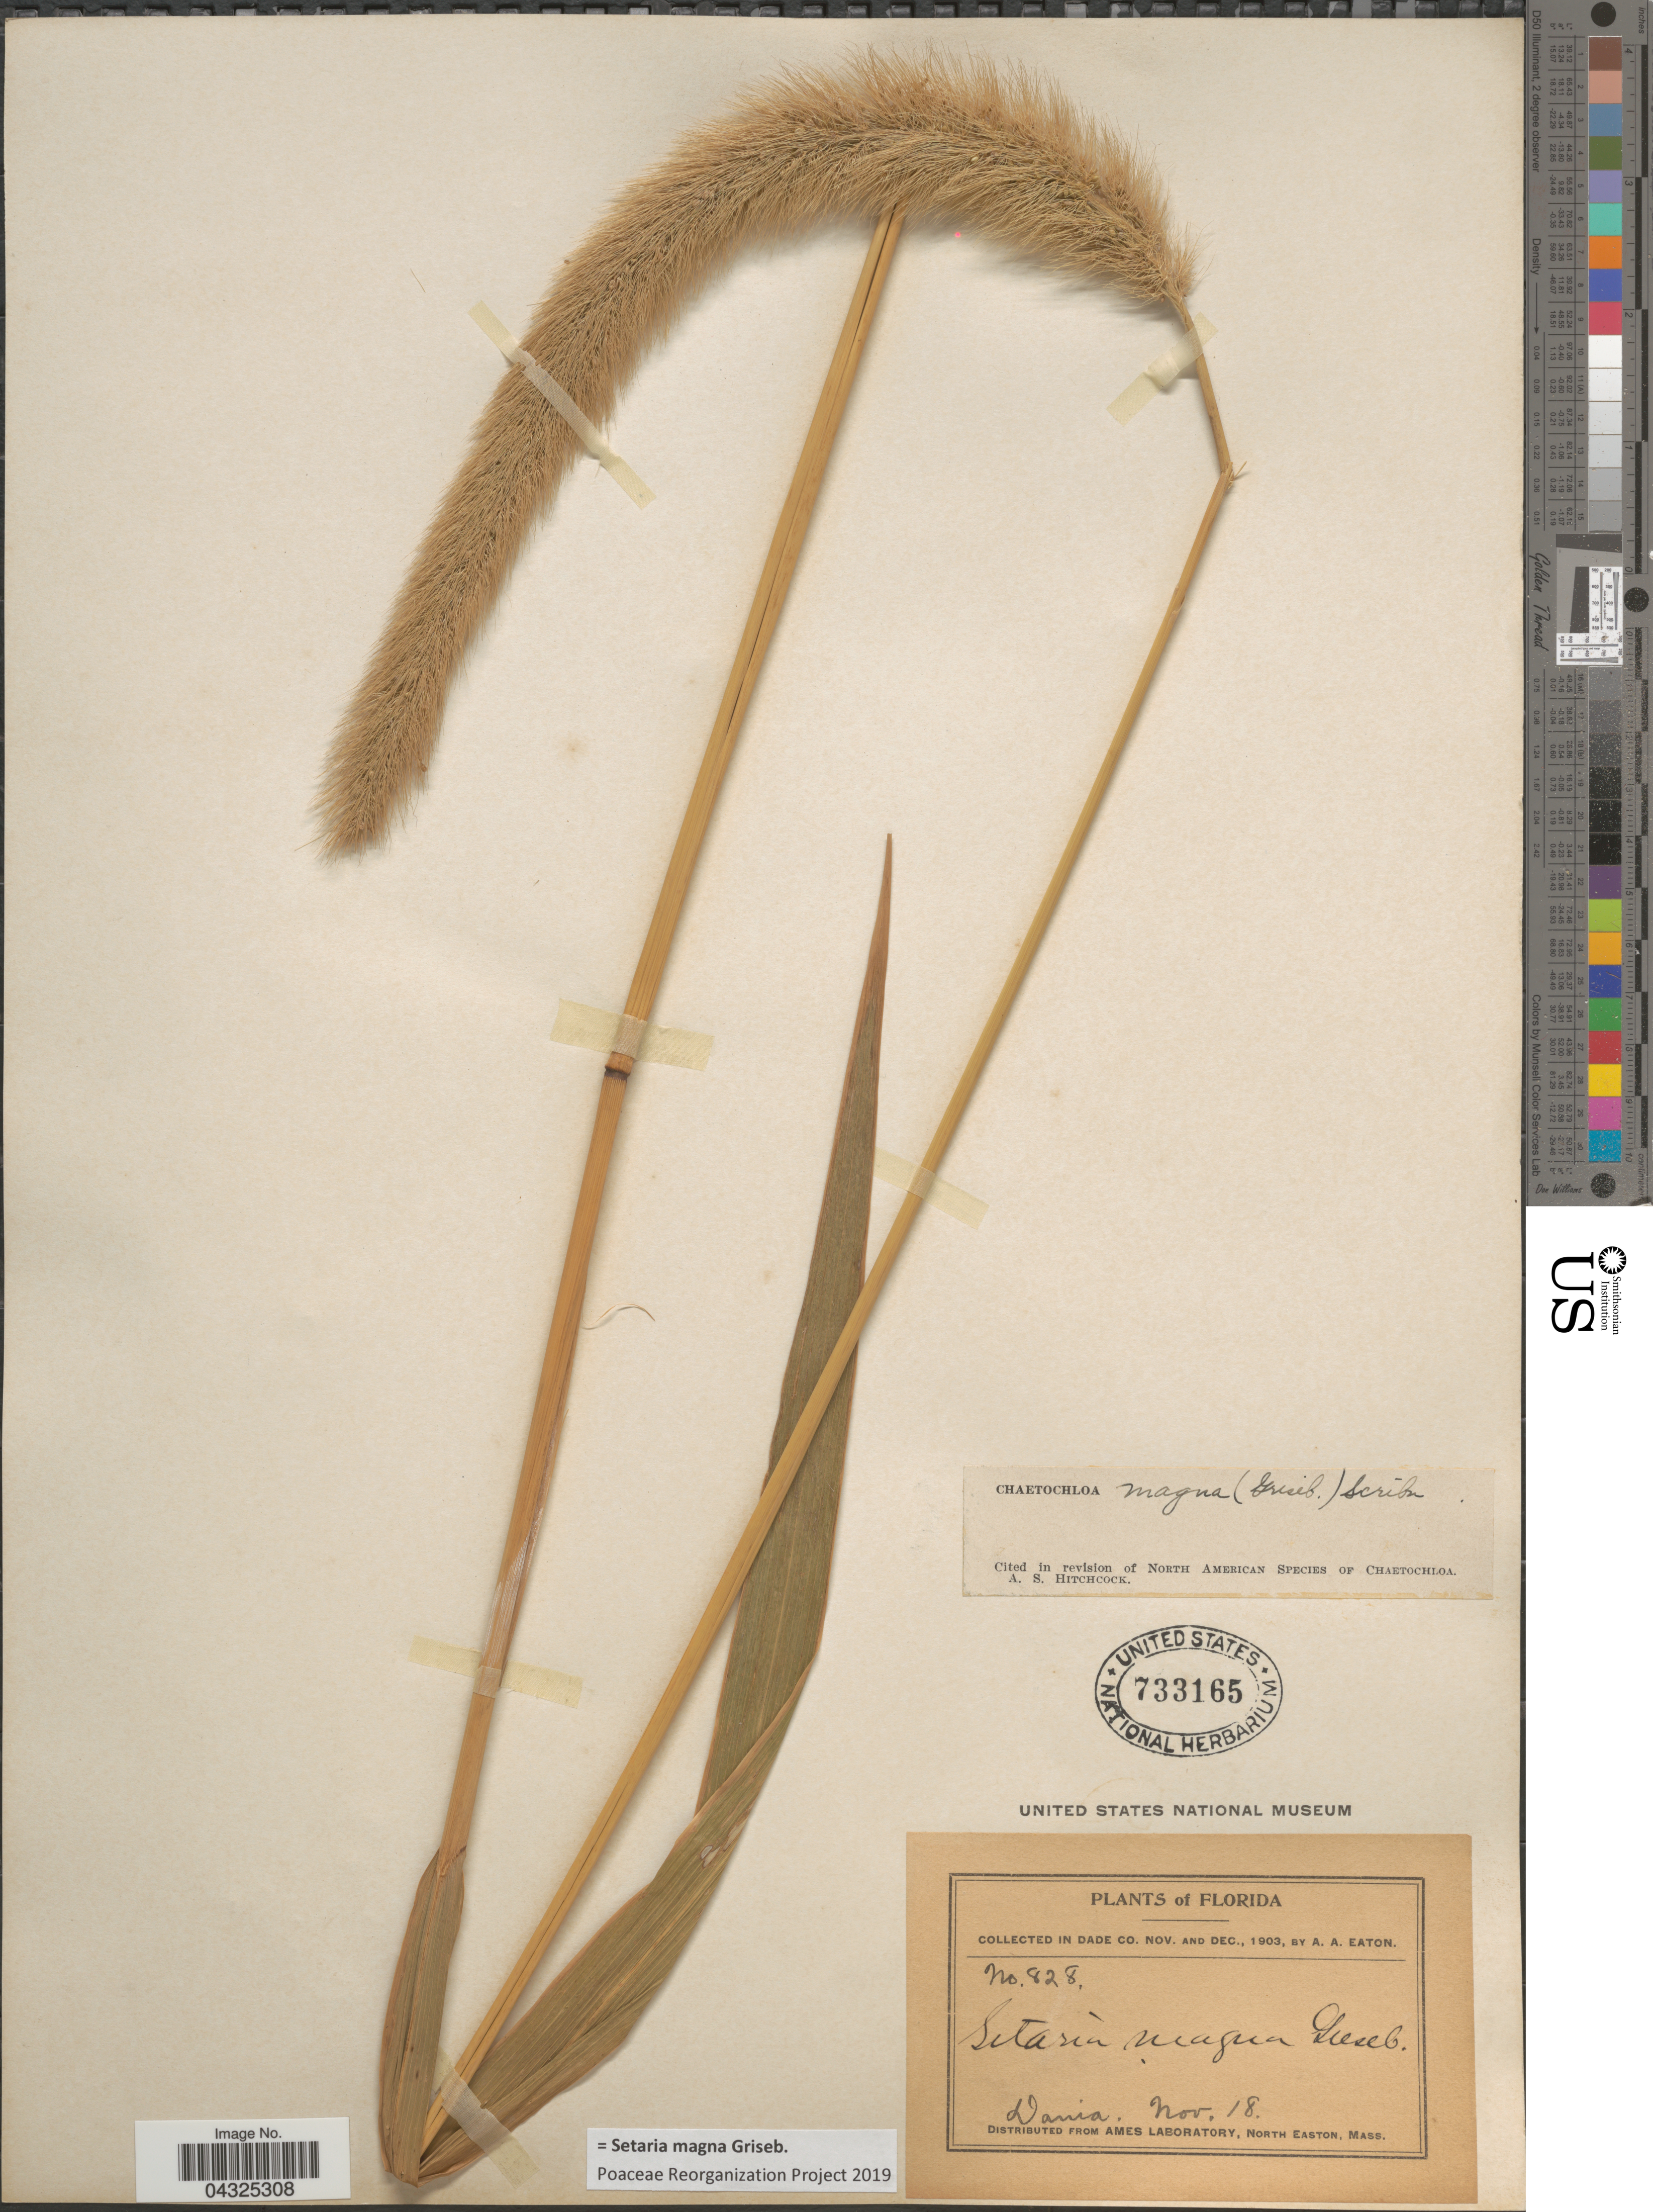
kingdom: Plantae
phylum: Tracheophyta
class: Liliopsida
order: Poales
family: Poaceae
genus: Setaria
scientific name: Setaria magna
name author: Griseb.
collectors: A. A. Eaton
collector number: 828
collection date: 1903-11-18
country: United States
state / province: Florida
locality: In Dade Co. Dania.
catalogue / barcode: US 733165